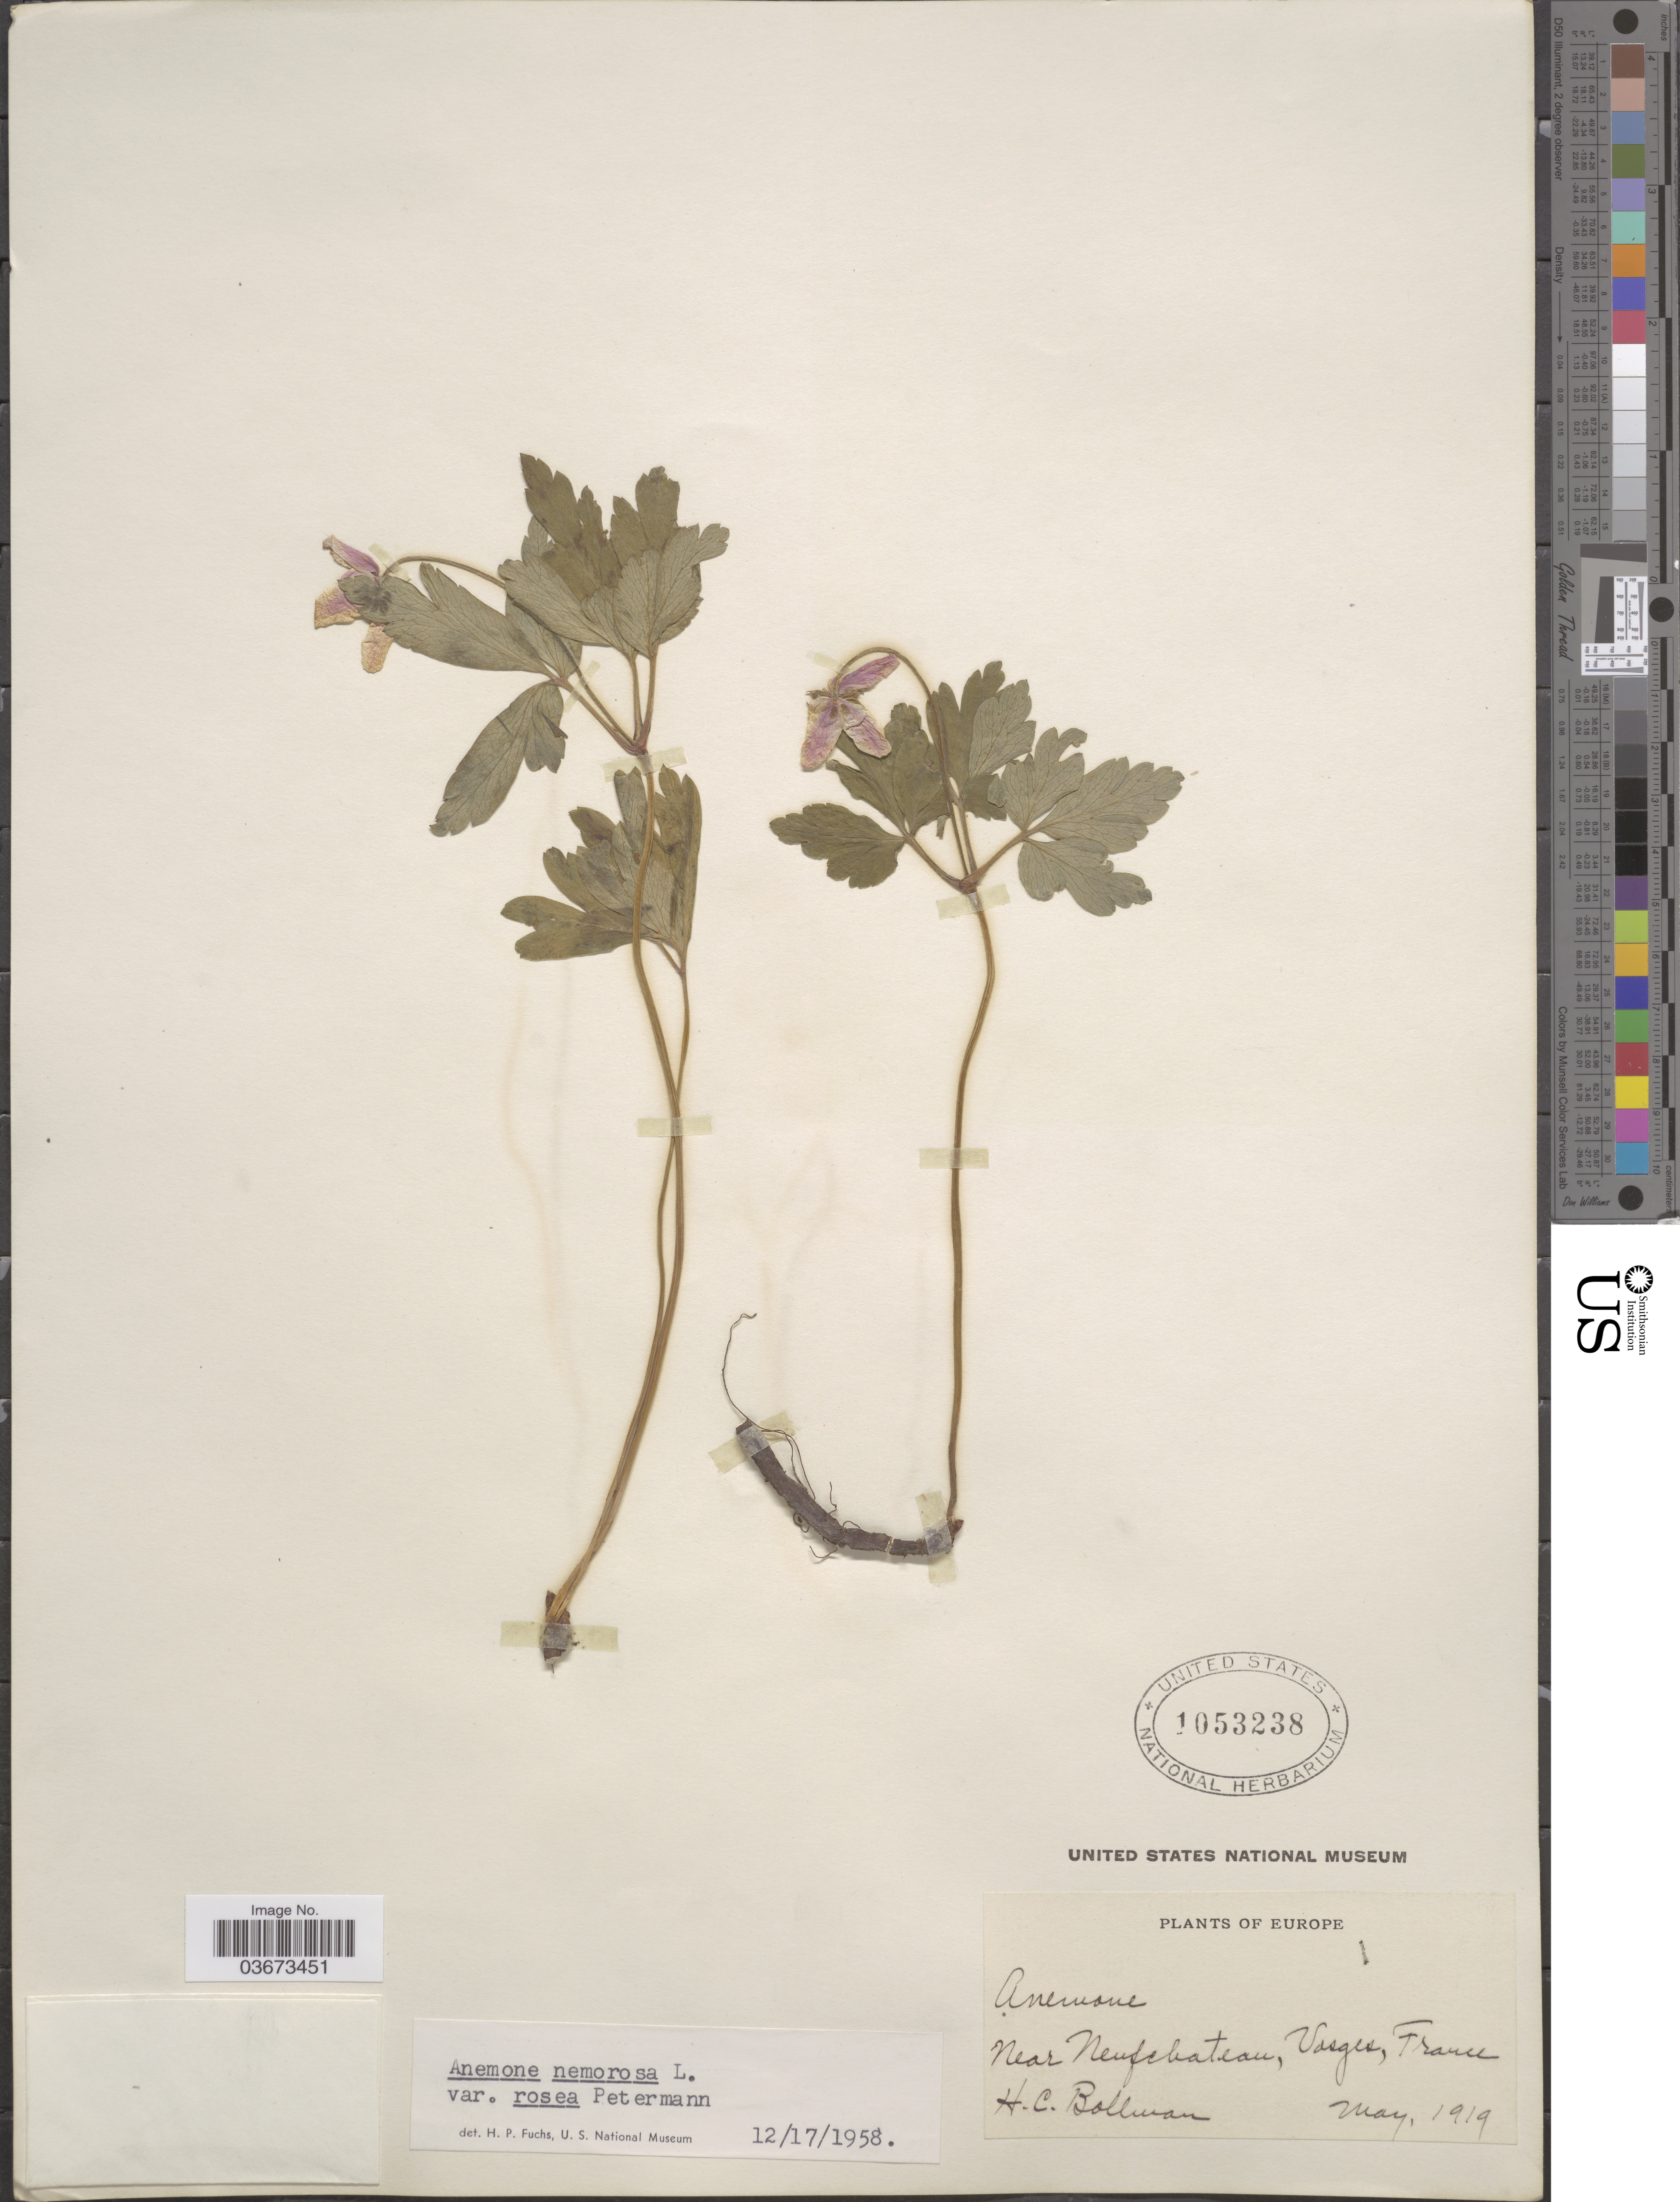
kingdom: Plantae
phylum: Tracheophyta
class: Magnoliopsida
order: Ranunculales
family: Ranunculaceae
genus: Anemone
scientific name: Anemone nemorosa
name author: L.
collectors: H. C. Bollman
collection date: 1919-05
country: France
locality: Near Neufchateau, Vosges.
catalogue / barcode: US 1053238